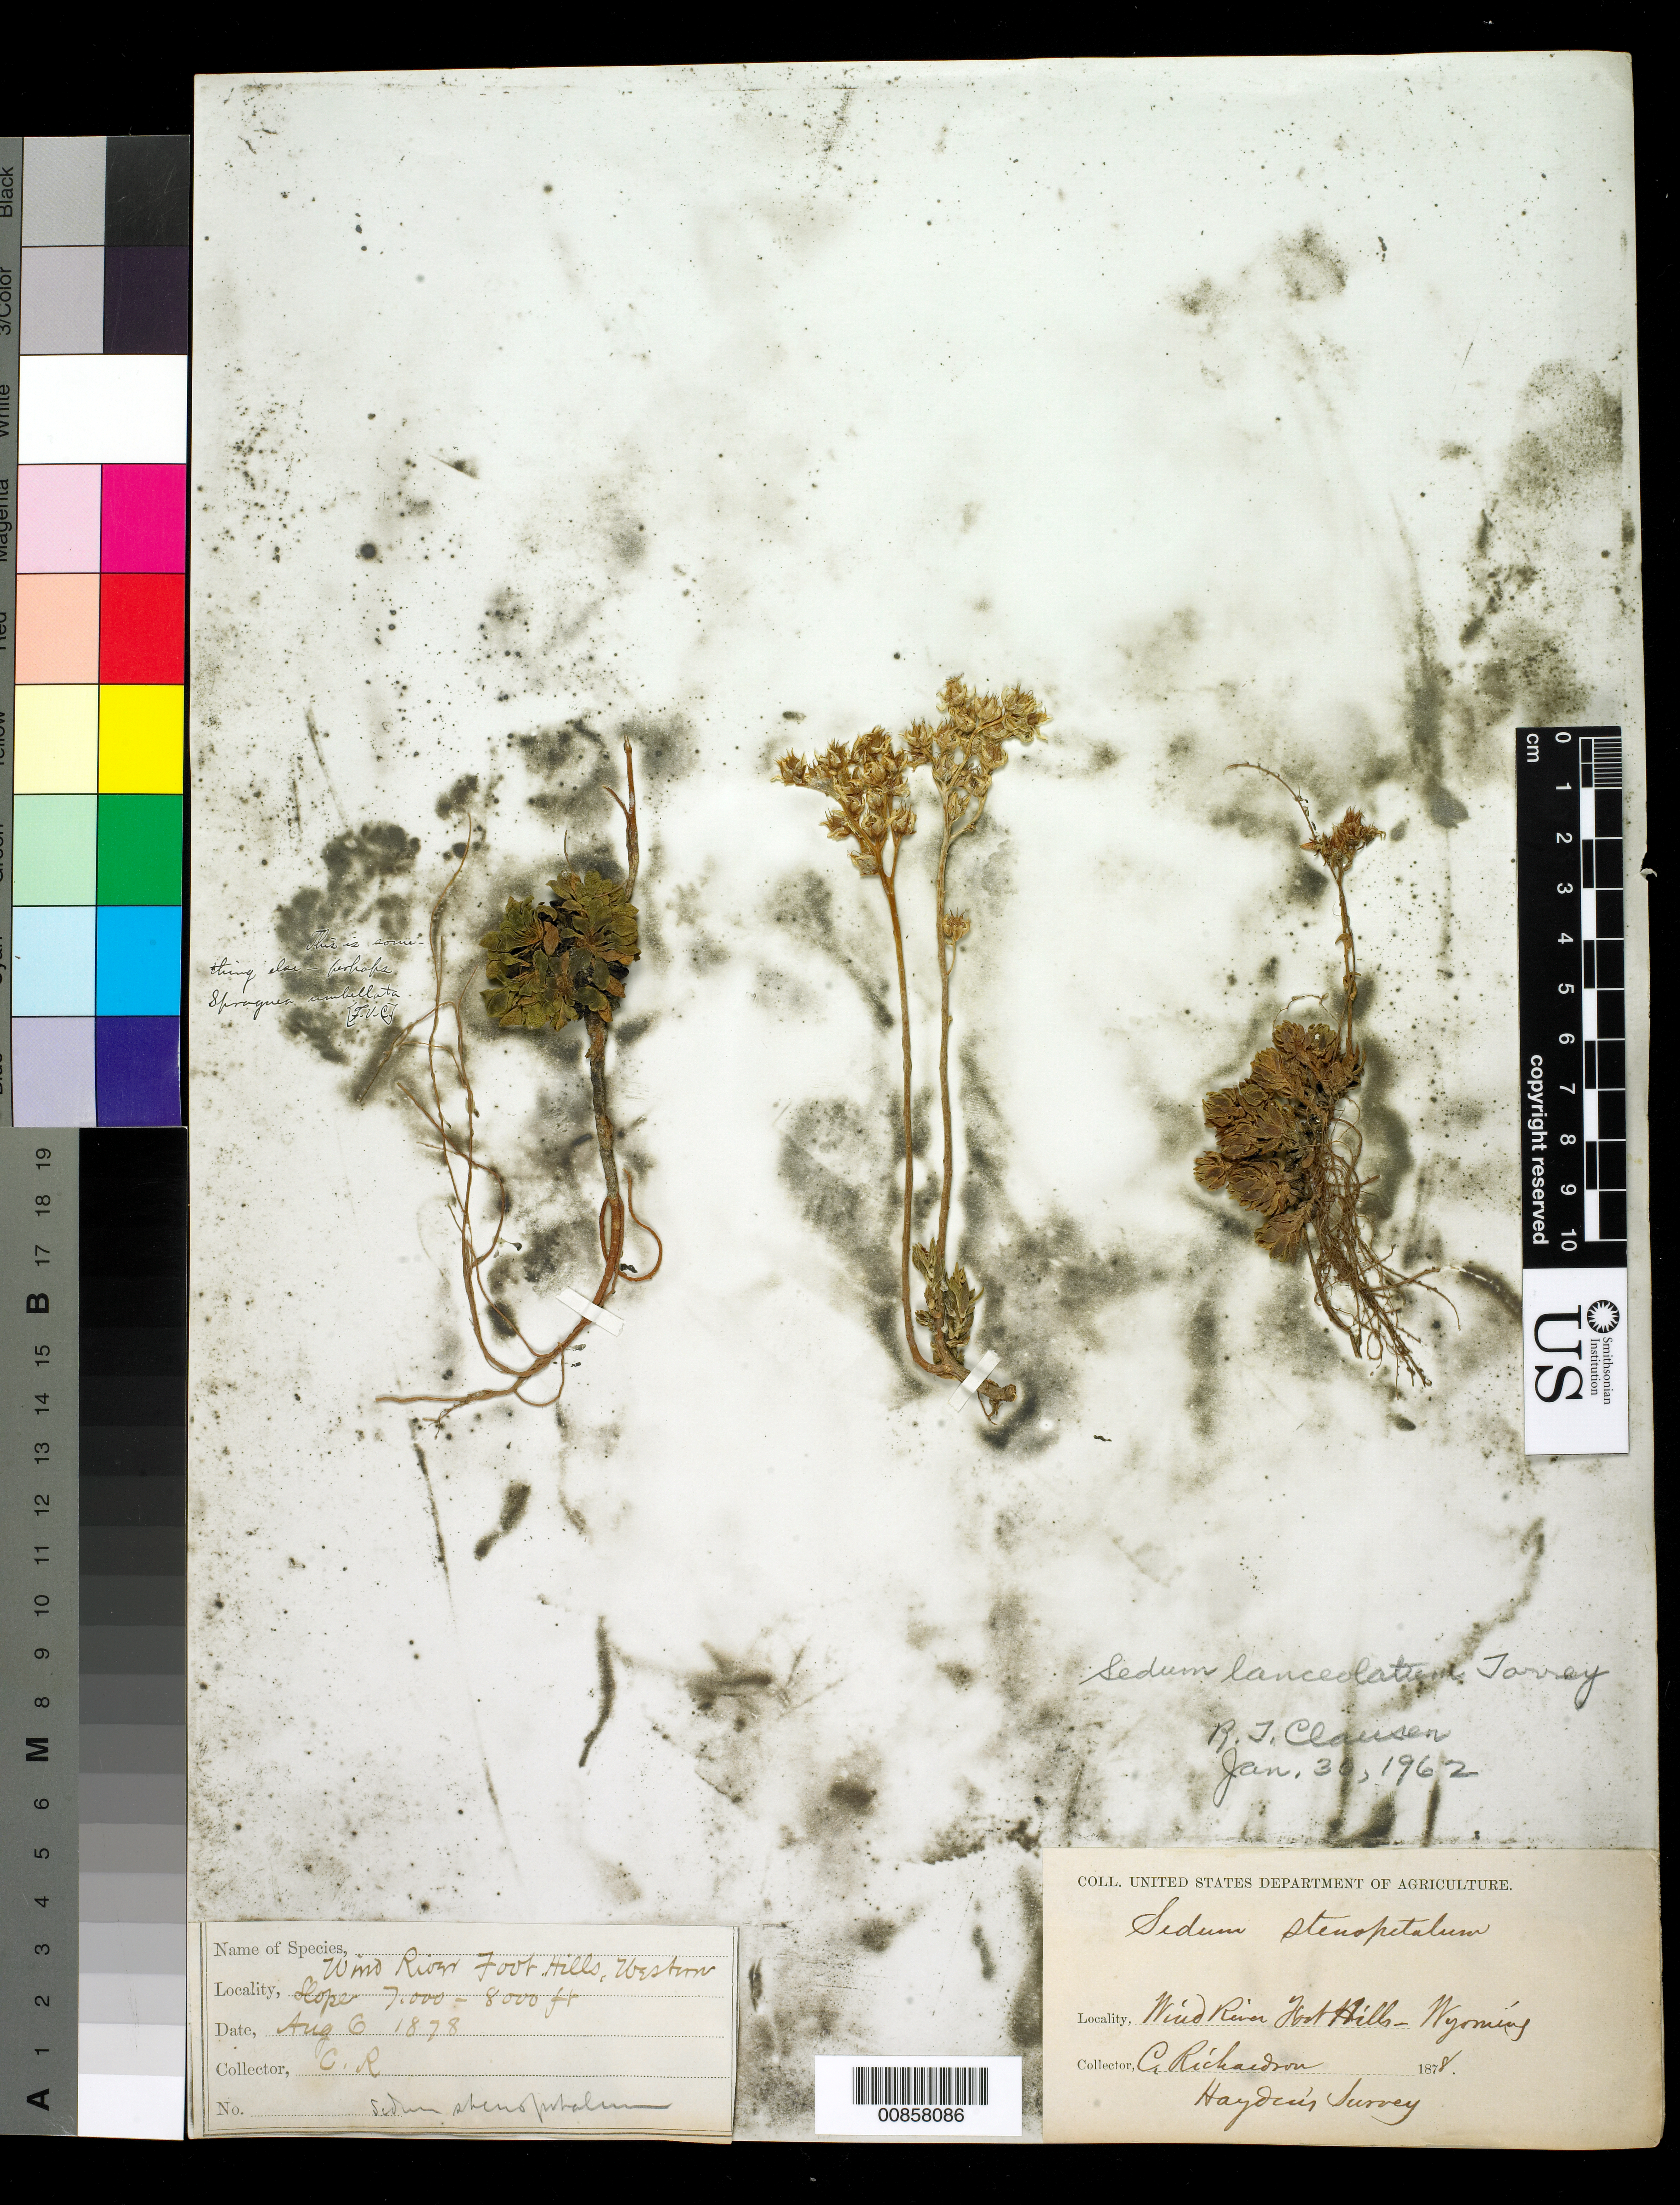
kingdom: Plantae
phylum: Tracheophyta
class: Magnoliopsida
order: Saxifragales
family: Crassulaceae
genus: Sedum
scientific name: Sedum lanceolatum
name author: Torr.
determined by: Clausen, R. J.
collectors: C. Richardson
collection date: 1878-08-06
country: United States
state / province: Wyoming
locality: Wind River Foot Hills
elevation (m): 2134